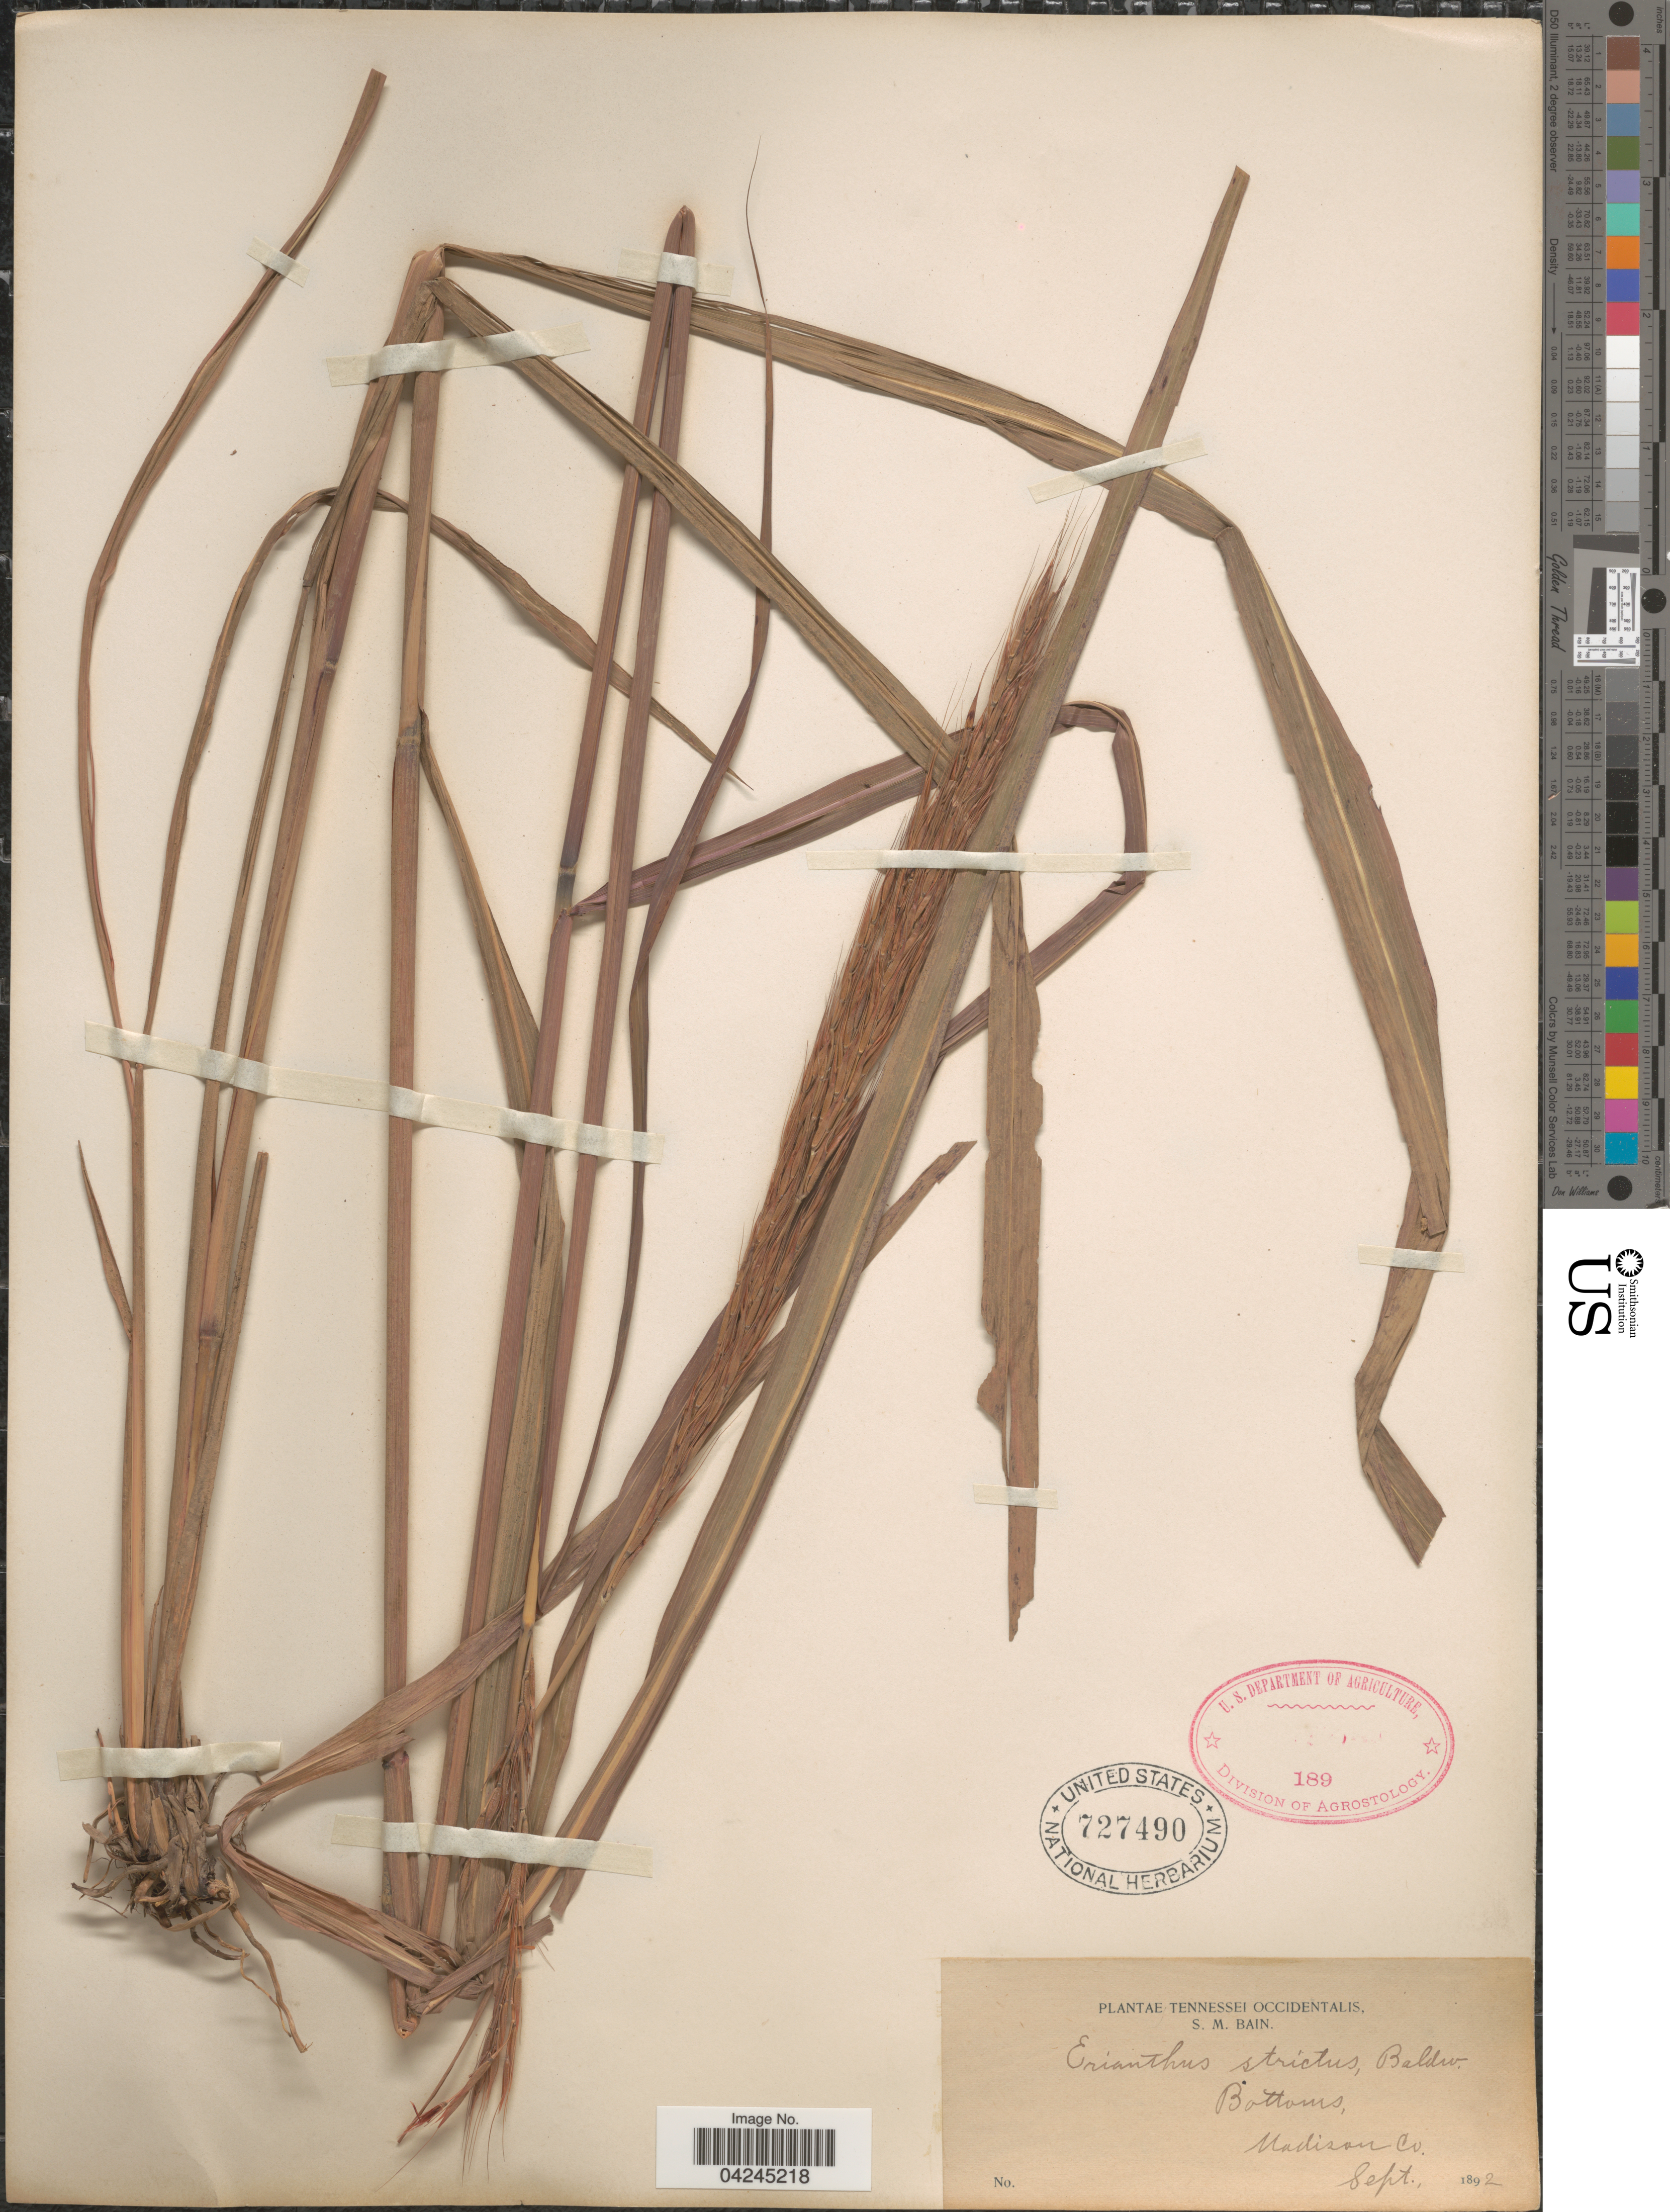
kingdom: Plantae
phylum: Tracheophyta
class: Liliopsida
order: Poales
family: Poaceae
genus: Erianthus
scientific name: Erianthus strictus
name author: Baldwin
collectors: S. M. Bain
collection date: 1892-09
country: United States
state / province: Tennessee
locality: Tennessei Occidentalis. Bottoms, Madison Co.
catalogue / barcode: US 727490